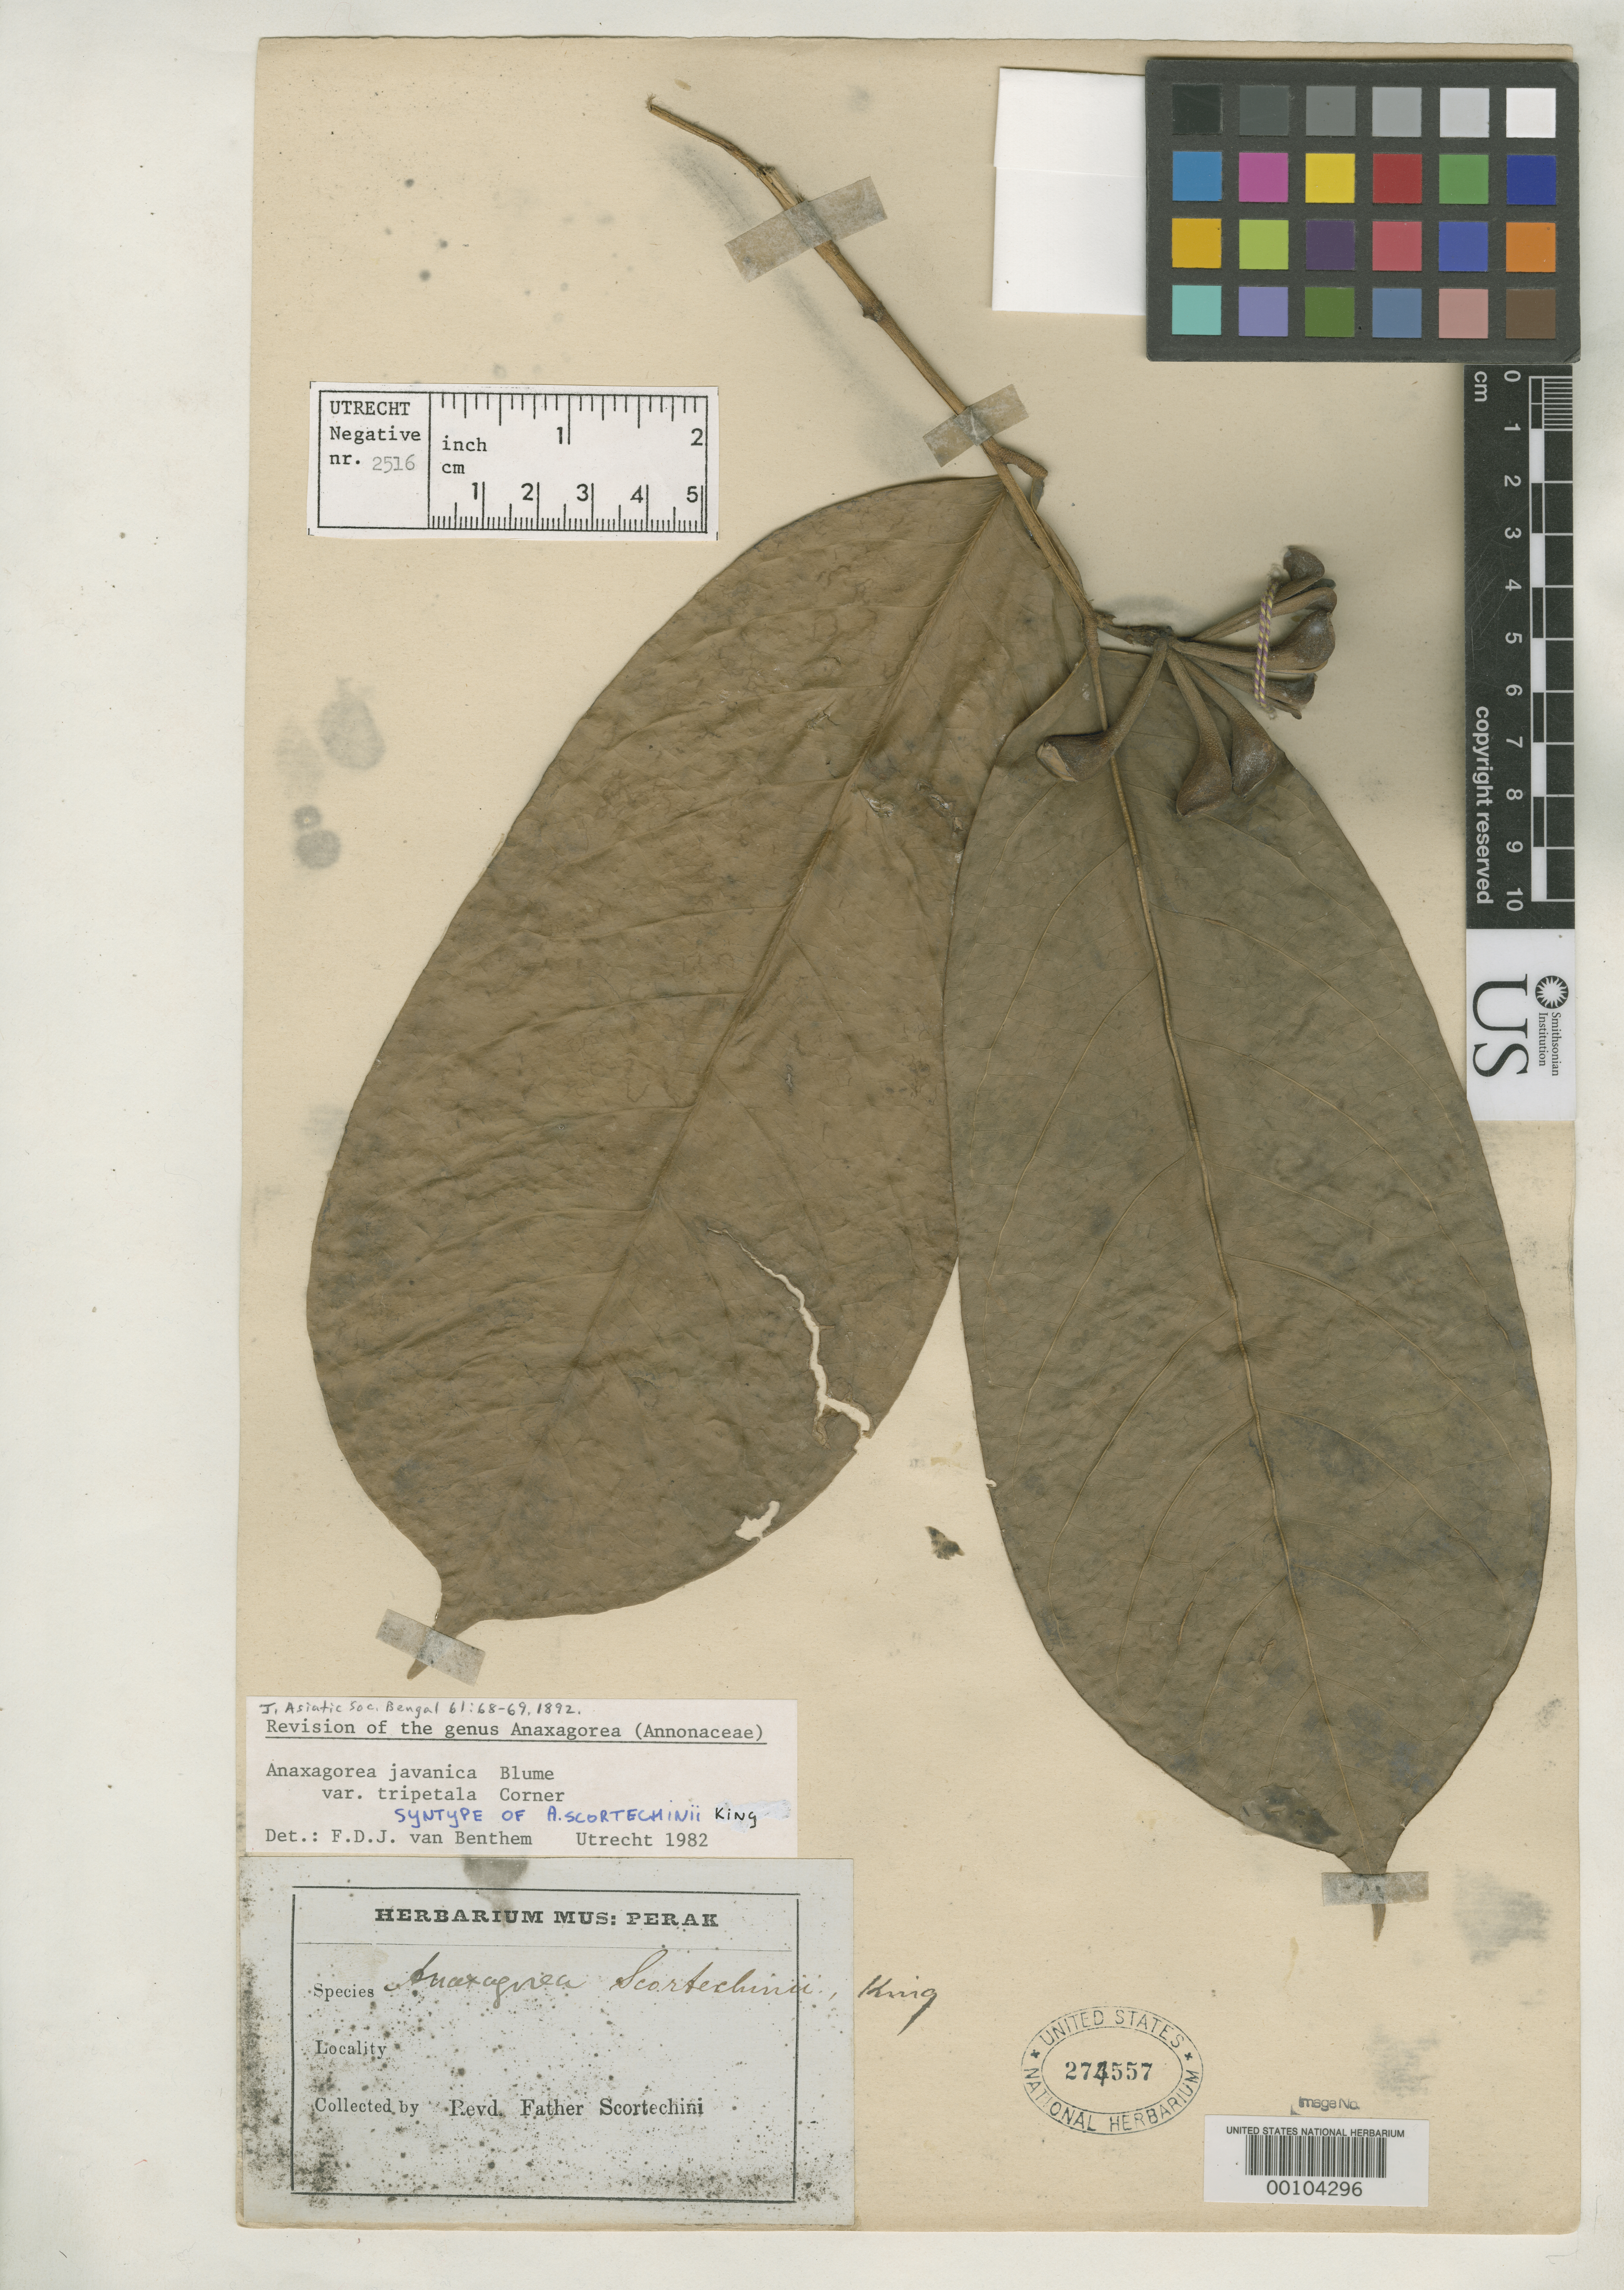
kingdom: Plantae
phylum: Tracheophyta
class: Magnoliopsida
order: Magnoliales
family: Annonaceae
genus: Anaxagorea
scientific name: Anaxagorea scortechinii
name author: King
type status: Syntype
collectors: B. Scortechini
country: Malaysia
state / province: Perak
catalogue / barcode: US 274557